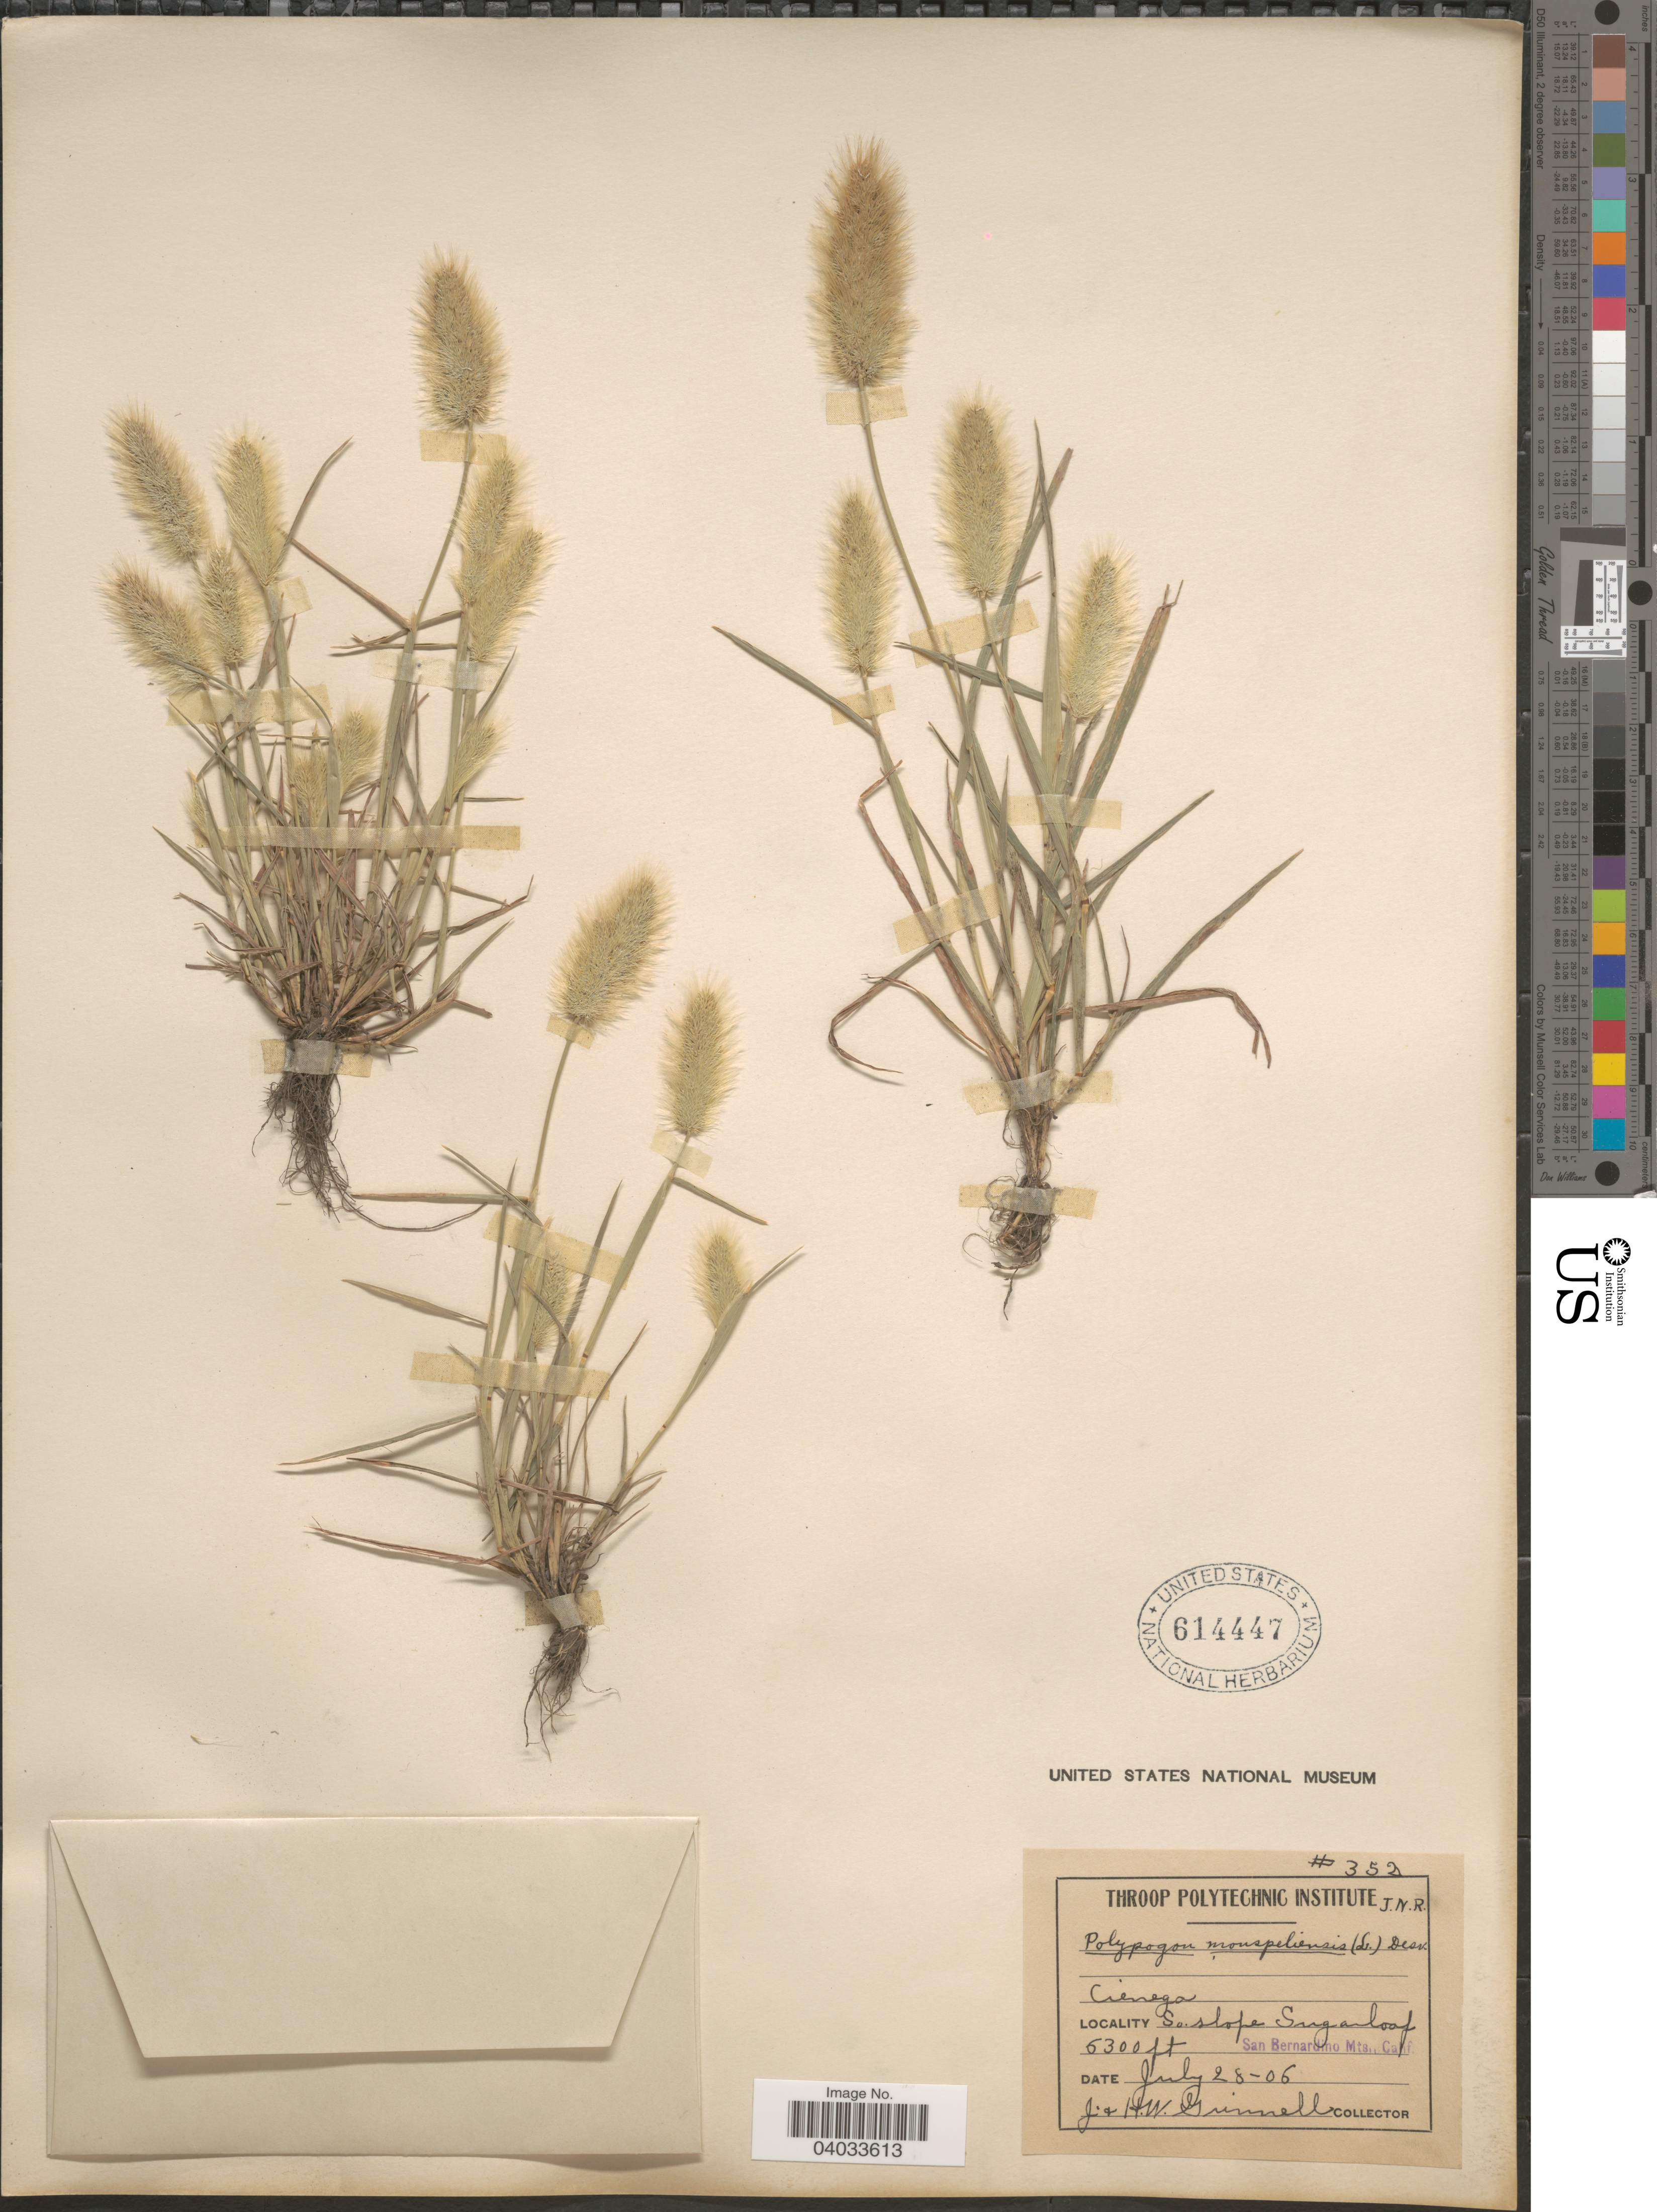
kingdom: Plantae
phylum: Tracheophyta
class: Liliopsida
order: Poales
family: Poaceae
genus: Polypogon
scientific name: Polypogon monspeliensis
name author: (L.) Desf.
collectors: J. Grinnell & H. Grinnell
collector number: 352*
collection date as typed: Transcribed d/m/y: 28/7/6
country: United States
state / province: California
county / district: San Bernardino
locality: So. slope Sugarloof. San Bernardino Mts.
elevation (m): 1615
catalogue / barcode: US 614447